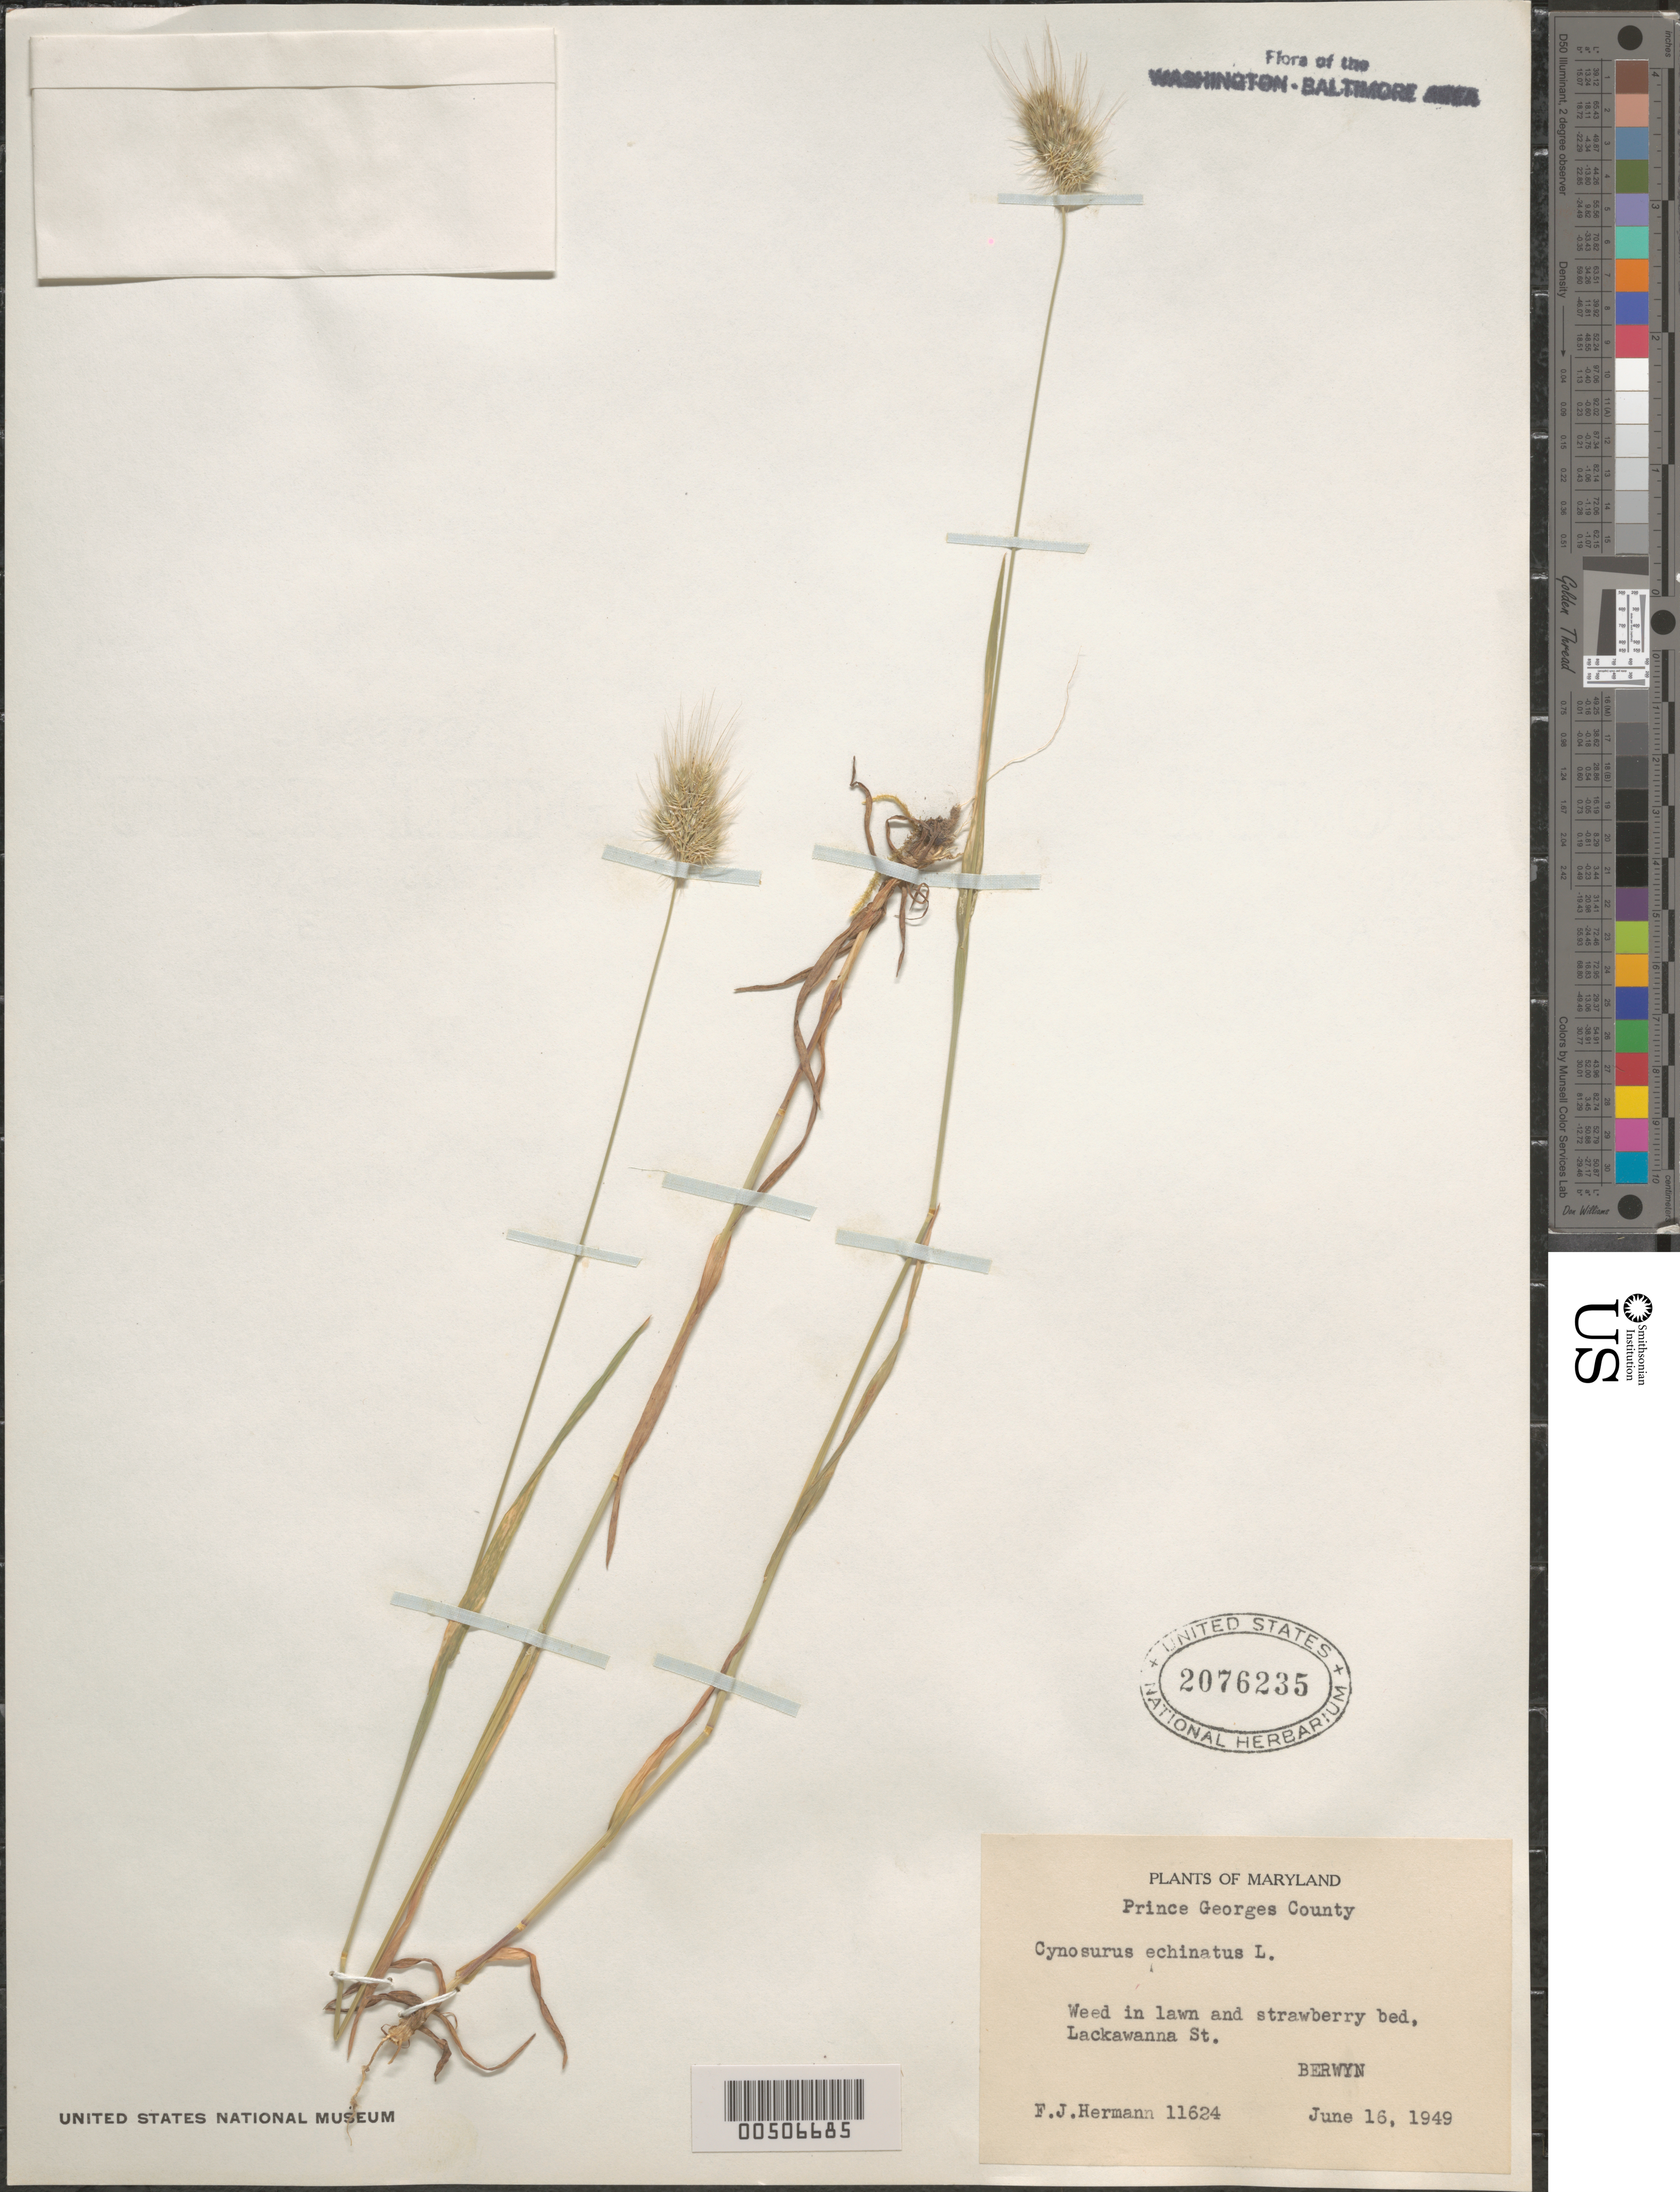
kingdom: Plantae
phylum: Tracheophyta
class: Liliopsida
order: Poales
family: Poaceae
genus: Cynosurus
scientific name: Cynosurus echinatus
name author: L.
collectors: F. J. Hermann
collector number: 11624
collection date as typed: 16 Jun 1949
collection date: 1949-06-16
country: United States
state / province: Maryland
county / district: Prince George's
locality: Lackawanna St., Berwyn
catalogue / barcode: US 2076235